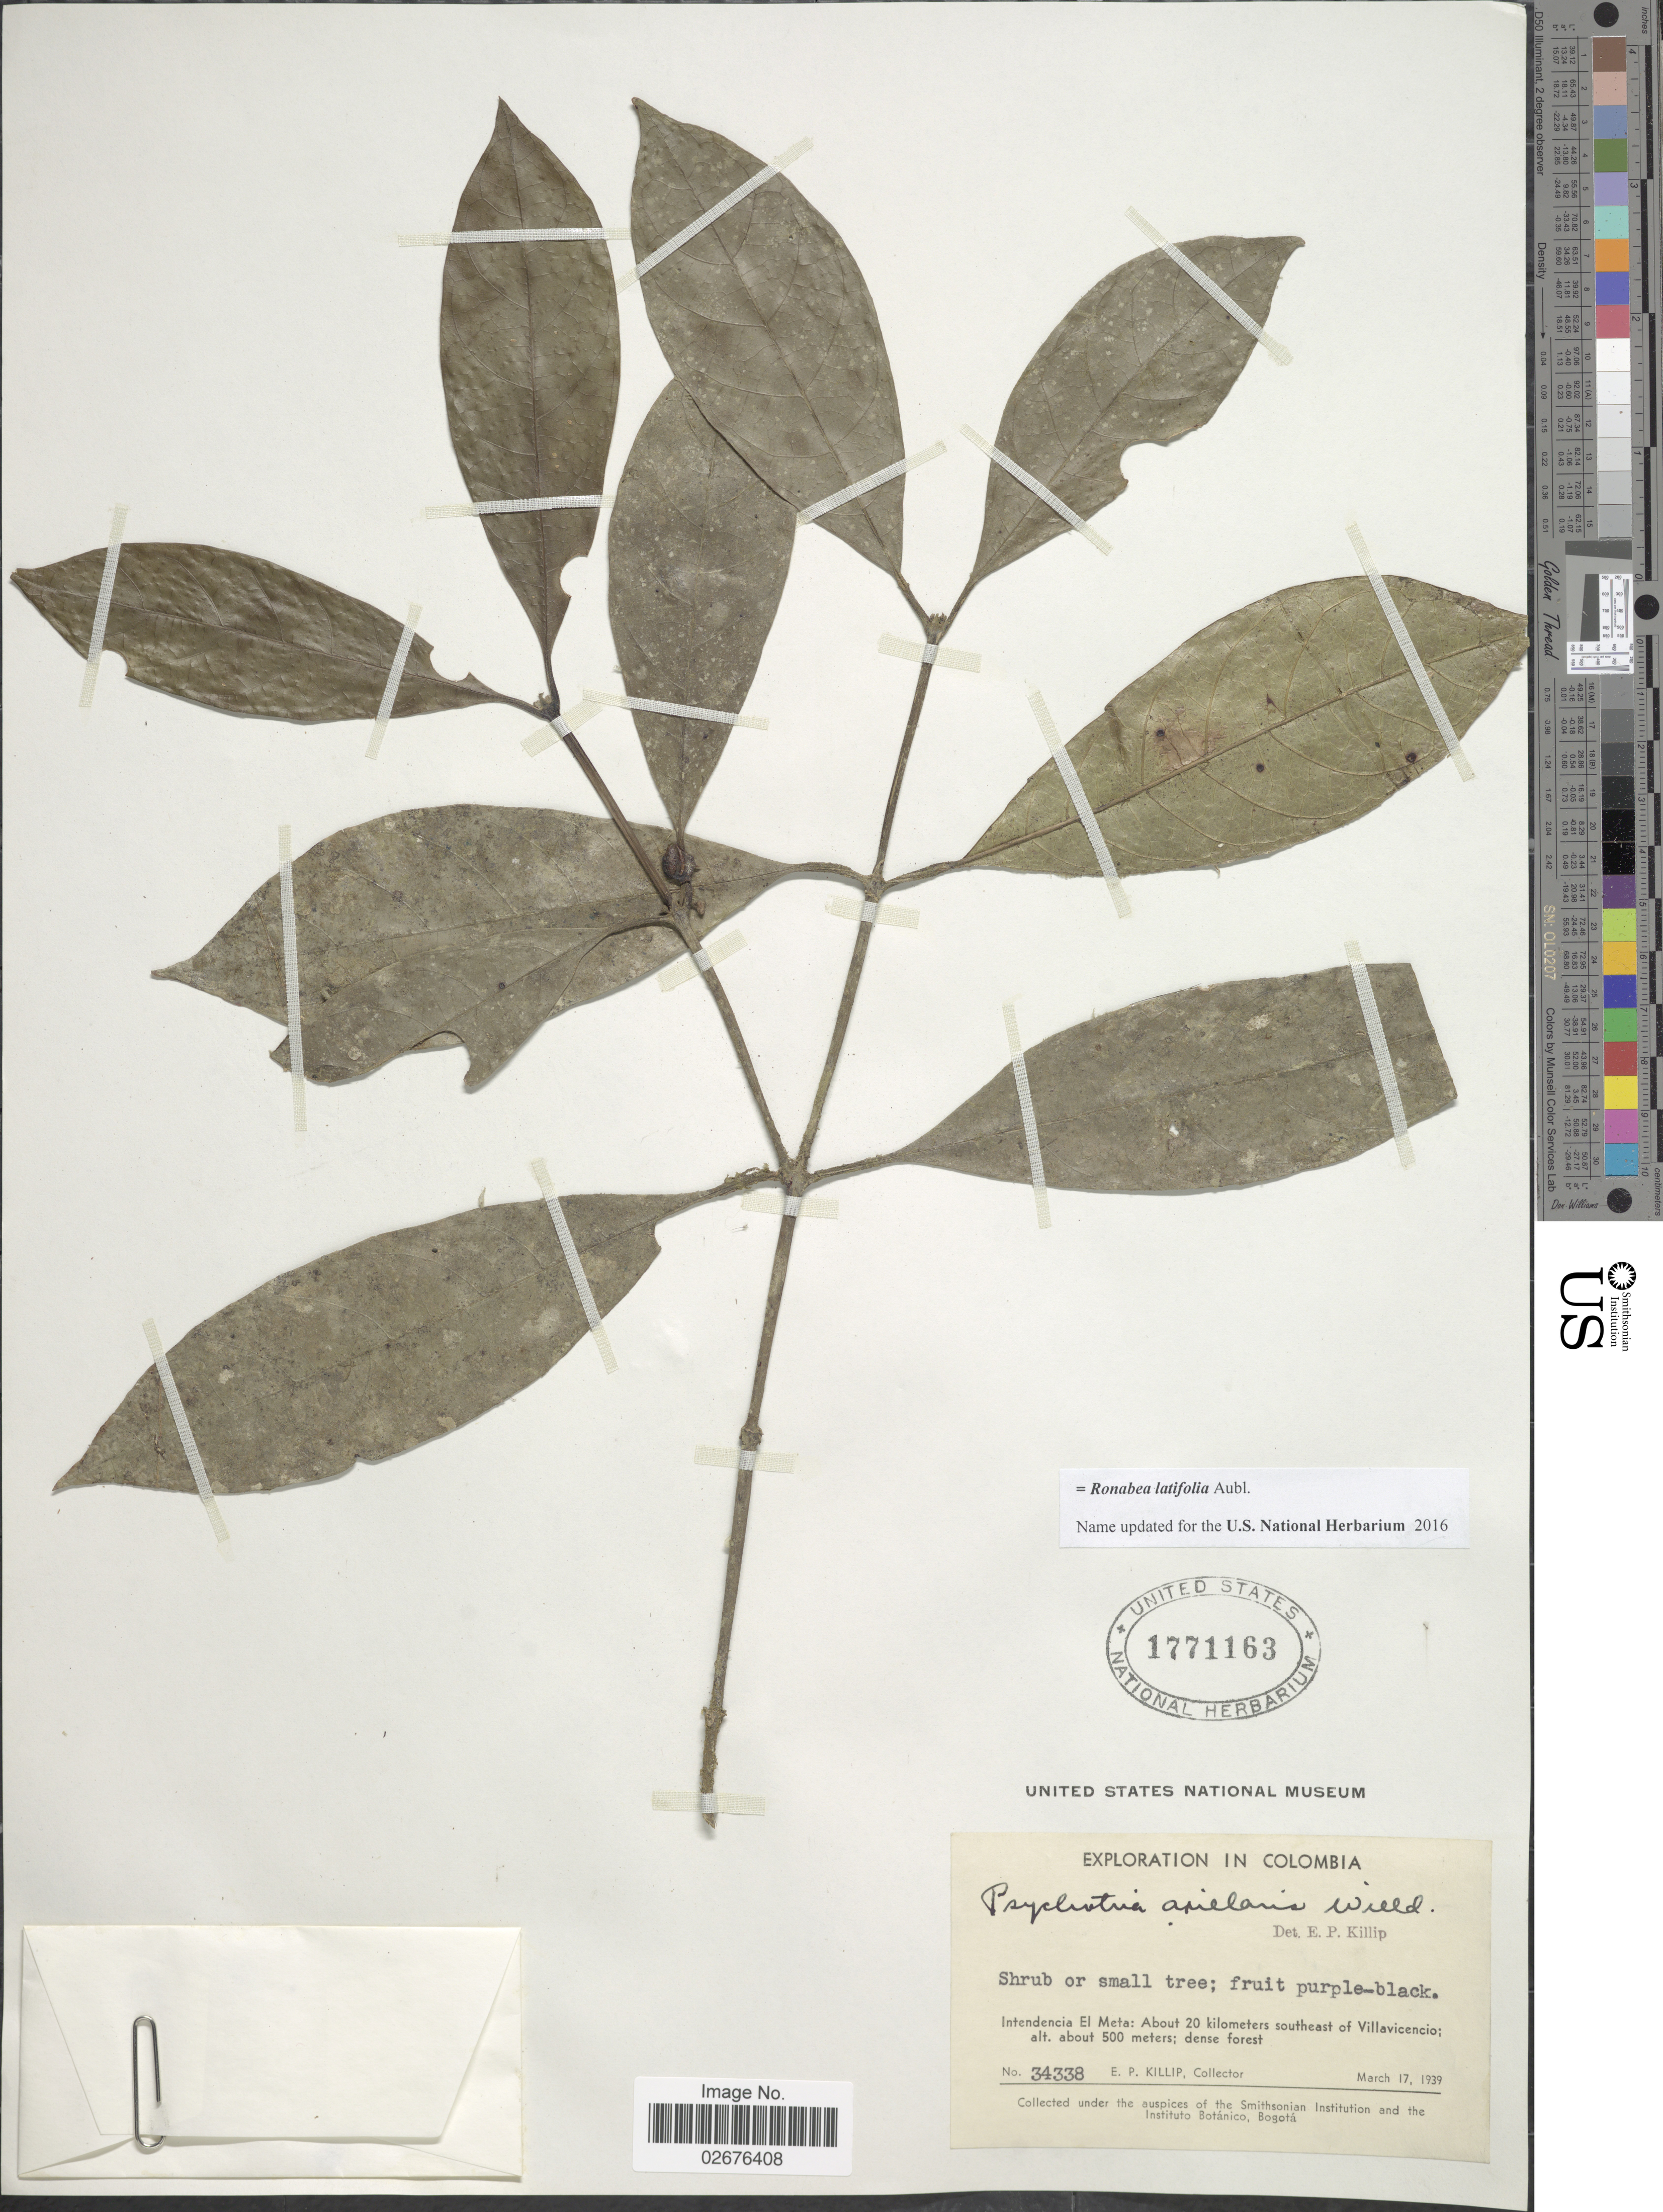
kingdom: Plantae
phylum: Tracheophyta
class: Magnoliopsida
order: Gentianales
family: Rubiaceae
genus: Ronabea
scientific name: Ronabea latifolia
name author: Aubl.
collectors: E. P. Killip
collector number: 34338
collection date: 1939-03-17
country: Colombia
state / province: Meta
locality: Intendencia El Meta: about 20 kilomters southeast of Villavicencio; dense forest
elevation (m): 500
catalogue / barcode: US 1771163